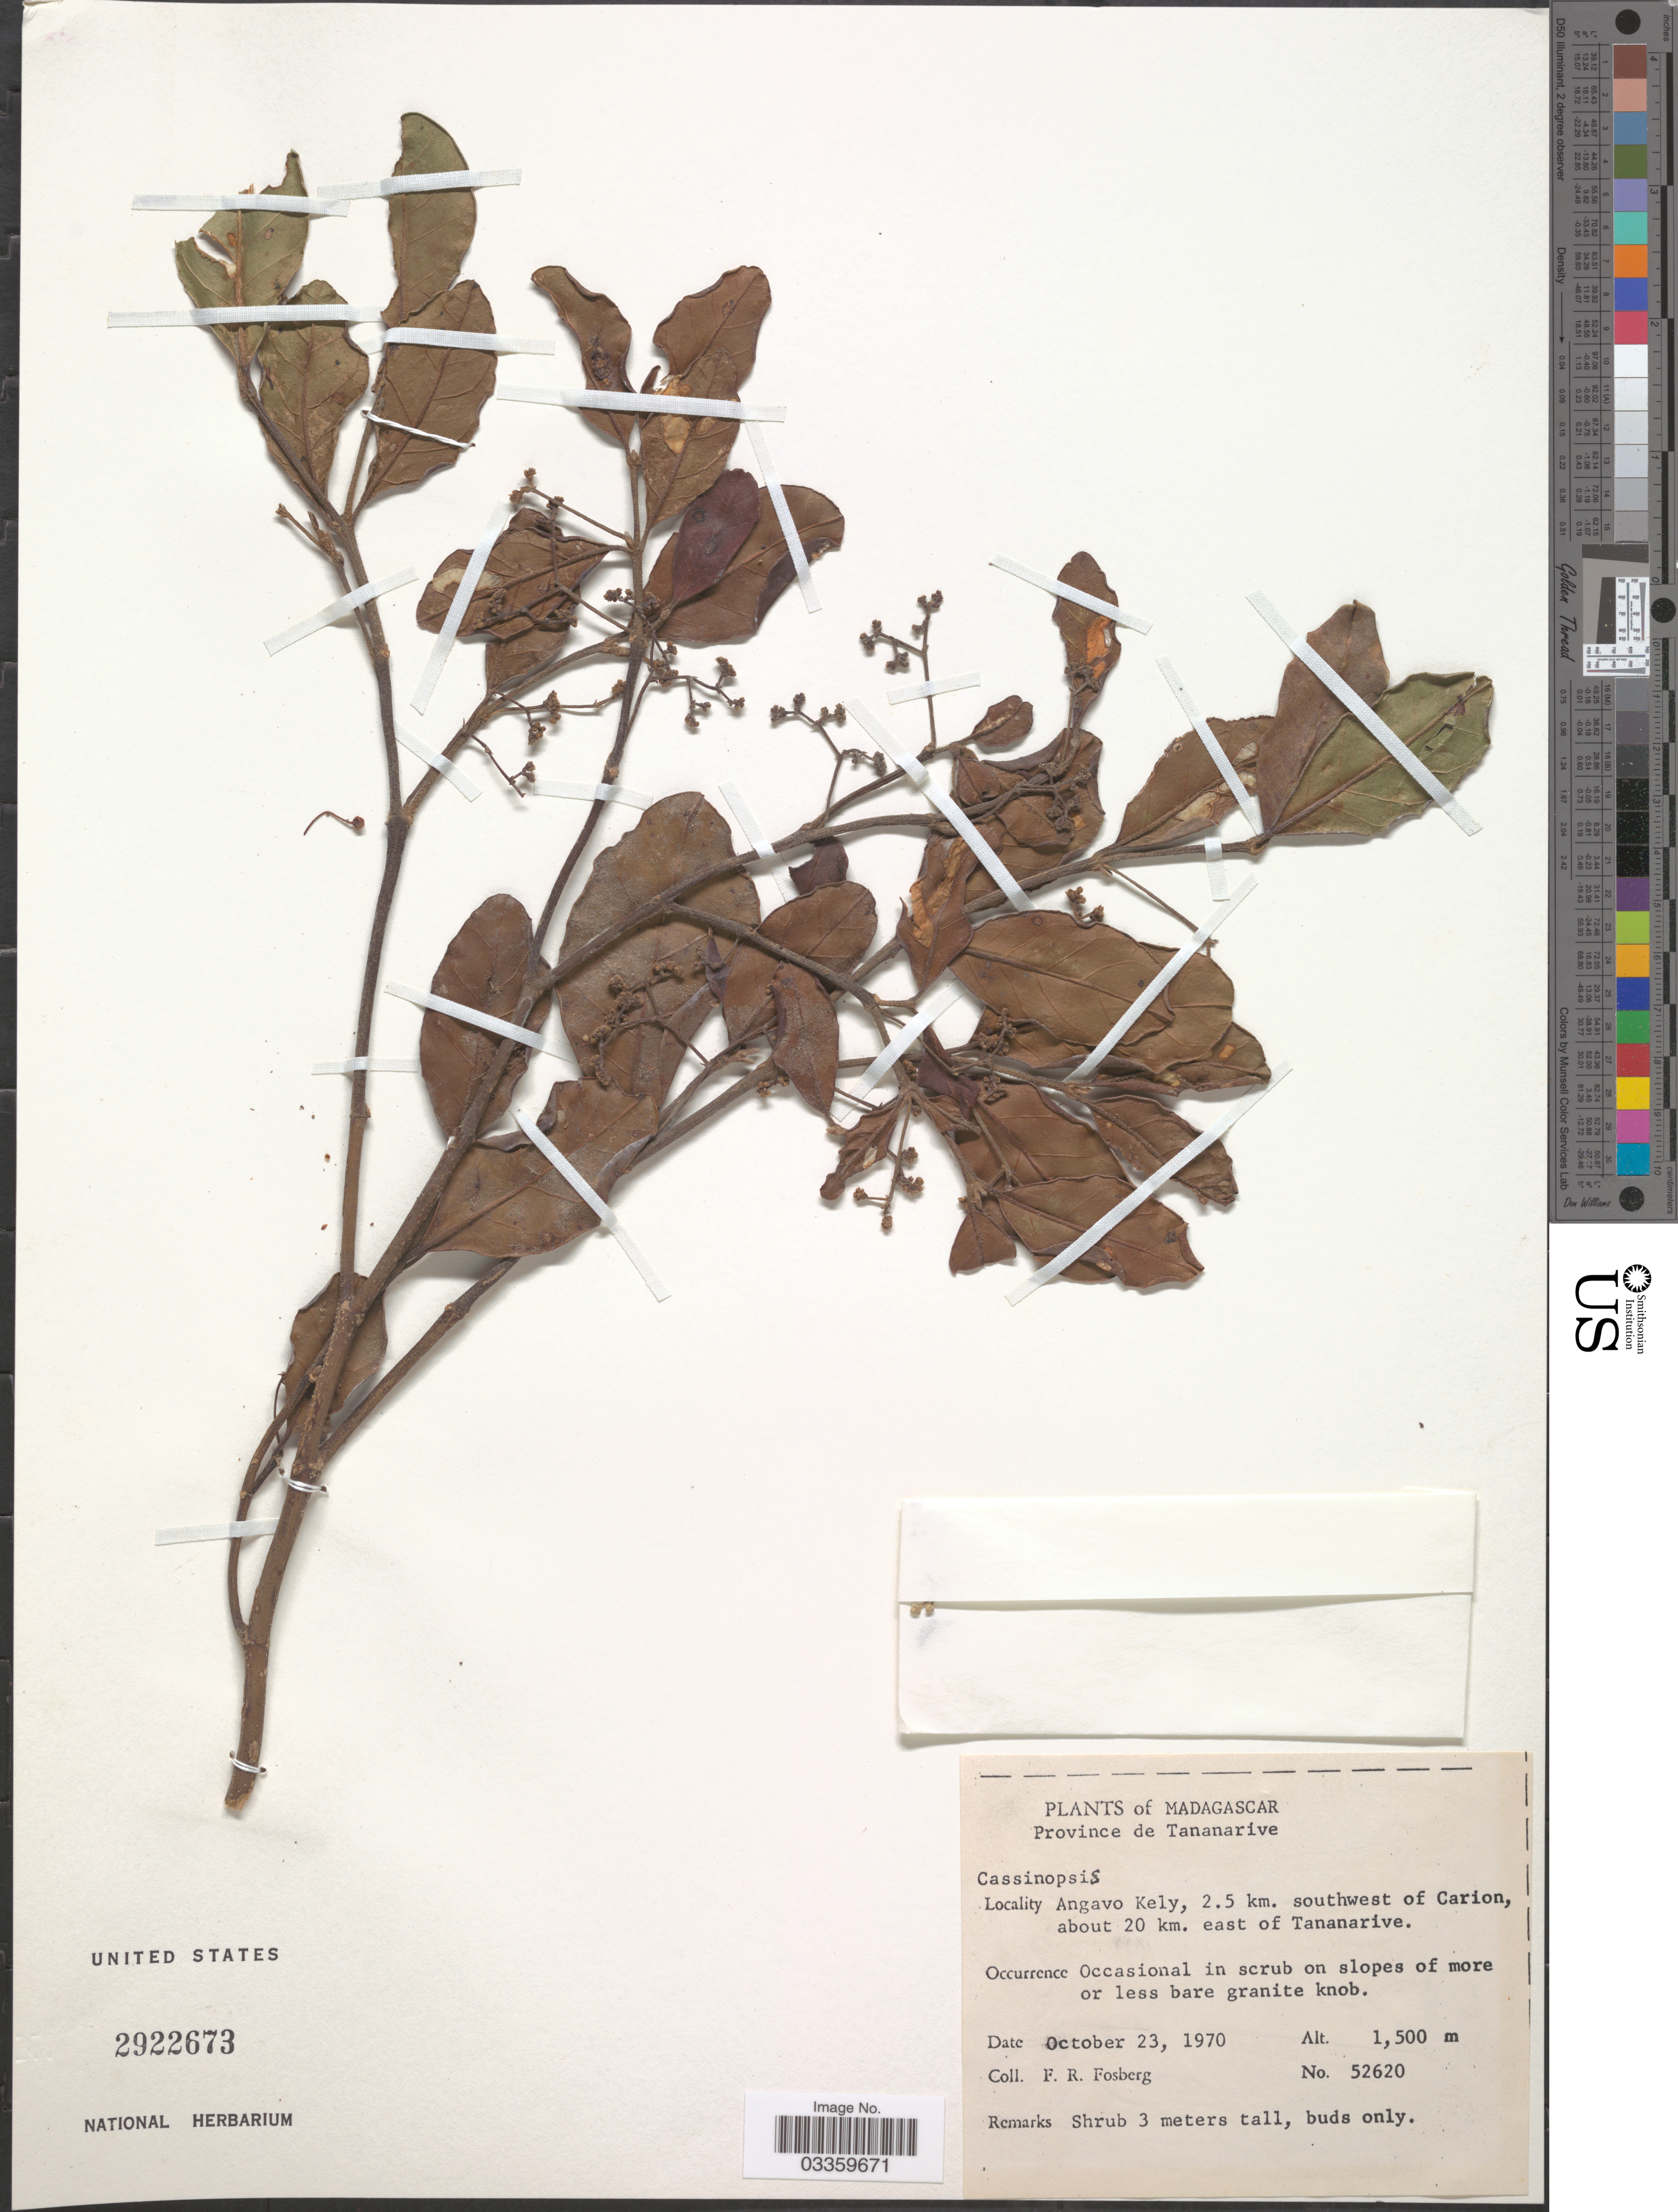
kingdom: Plantae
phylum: Tracheophyta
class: Magnoliopsida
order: Icacinales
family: Icacinaceae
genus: Cassinopsis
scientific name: Cassinopsis sp.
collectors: F. R. Fosberg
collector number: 52620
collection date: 1970-10-23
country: Madagascar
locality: Province de Tananarive, Angavo Kely, 2.5 km. southwest of Carion, about 20 km. east of Tananarive.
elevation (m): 1500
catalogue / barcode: US 2922673